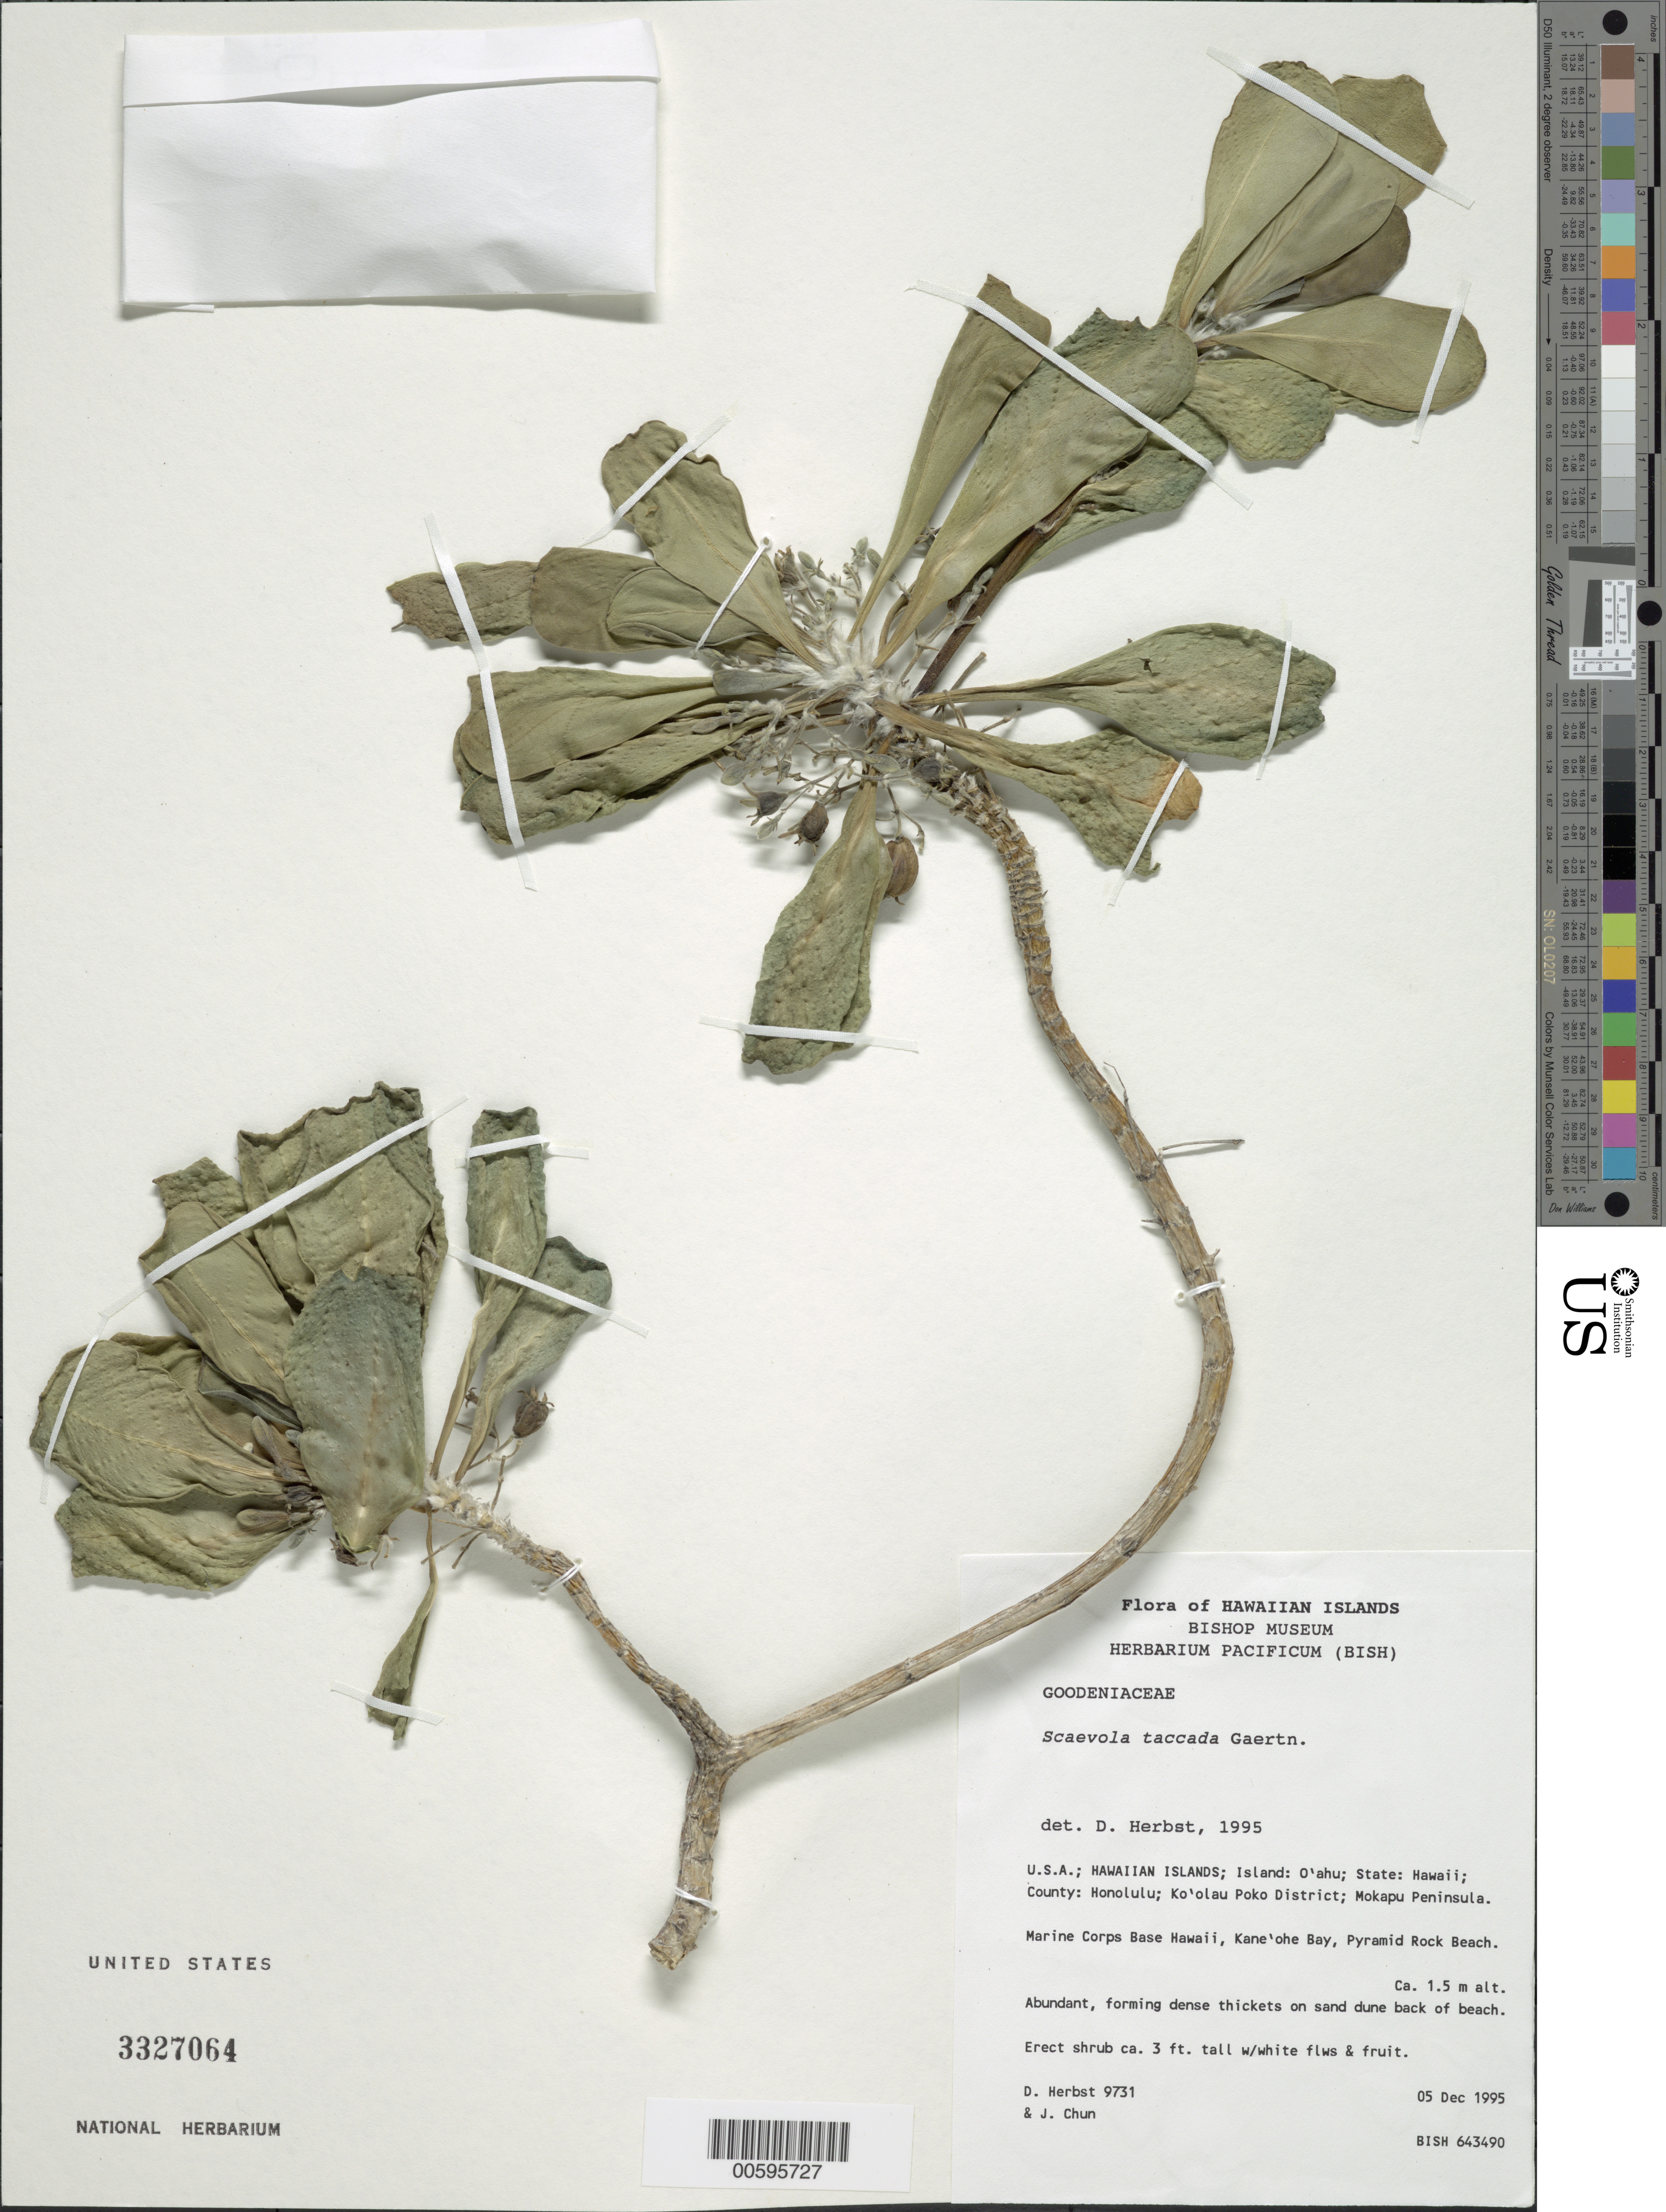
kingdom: Plantae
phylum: Tracheophyta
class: Magnoliopsida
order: Asterales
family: Goodeniaceae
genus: Scaevola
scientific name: Scaevola taccada var. taccada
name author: (Gaertn.) Roxb.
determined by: Wagner, W. L., (BOT), Smithsonian Institution - National Museum of Natural History (UNITED STATES)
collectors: D. R. Herbst & J. Chun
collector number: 9731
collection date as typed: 5 Dec 1995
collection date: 1995-12-05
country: United States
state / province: Hawaii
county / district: Honolulu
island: Oahu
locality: County: Honolulu; Ko'olau Poko Dist; Mokapu Peninsula. Marine Corps Base, Kane'ohe Bay, Pyramid Rock Beach.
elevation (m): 1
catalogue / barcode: US 3327064